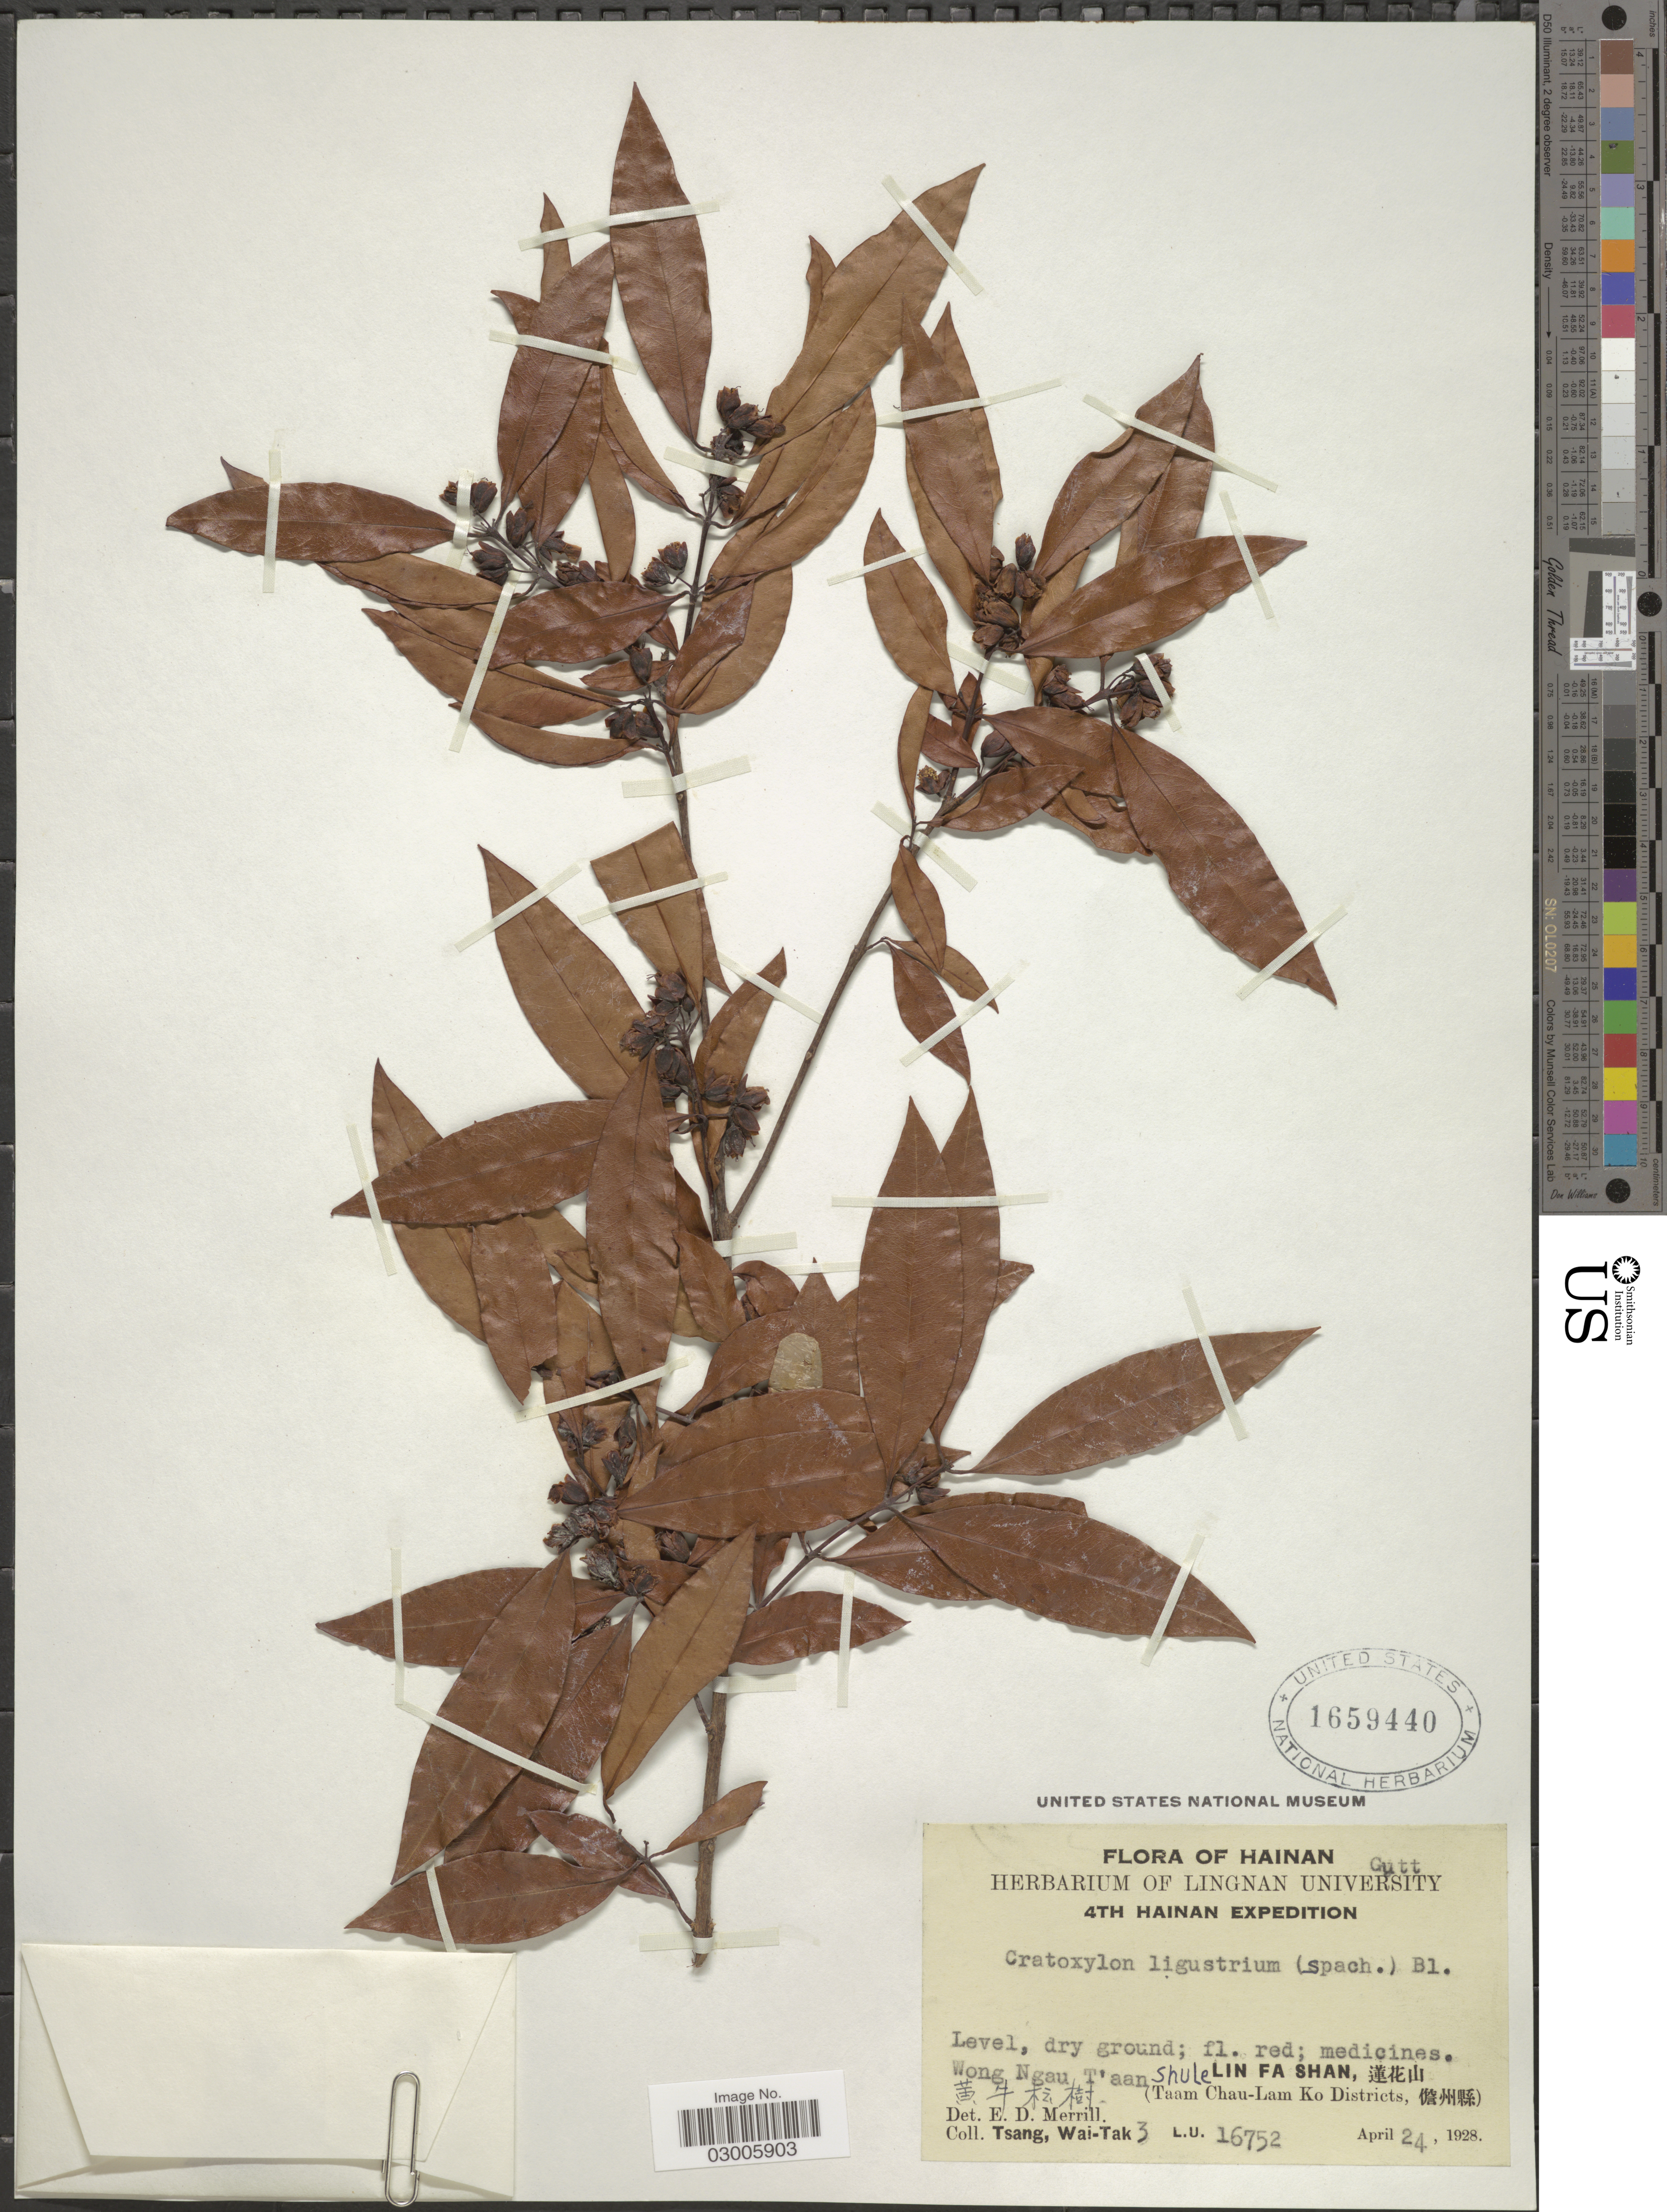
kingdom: Plantae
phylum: Tracheophyta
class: Magnoliopsida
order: Malpighiales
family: Hypericaceae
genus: Cratoxylum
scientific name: Cratoxylum ligustrinum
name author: (Spach) Blume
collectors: W. T. Tsang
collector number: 3/LU16752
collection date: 1928-04-24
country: China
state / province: Hainan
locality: Wong Ngau T'aan Shule Lin Fa Shan, X. (Taam Chau-Lam Ko Districts, X).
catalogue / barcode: US 1659440